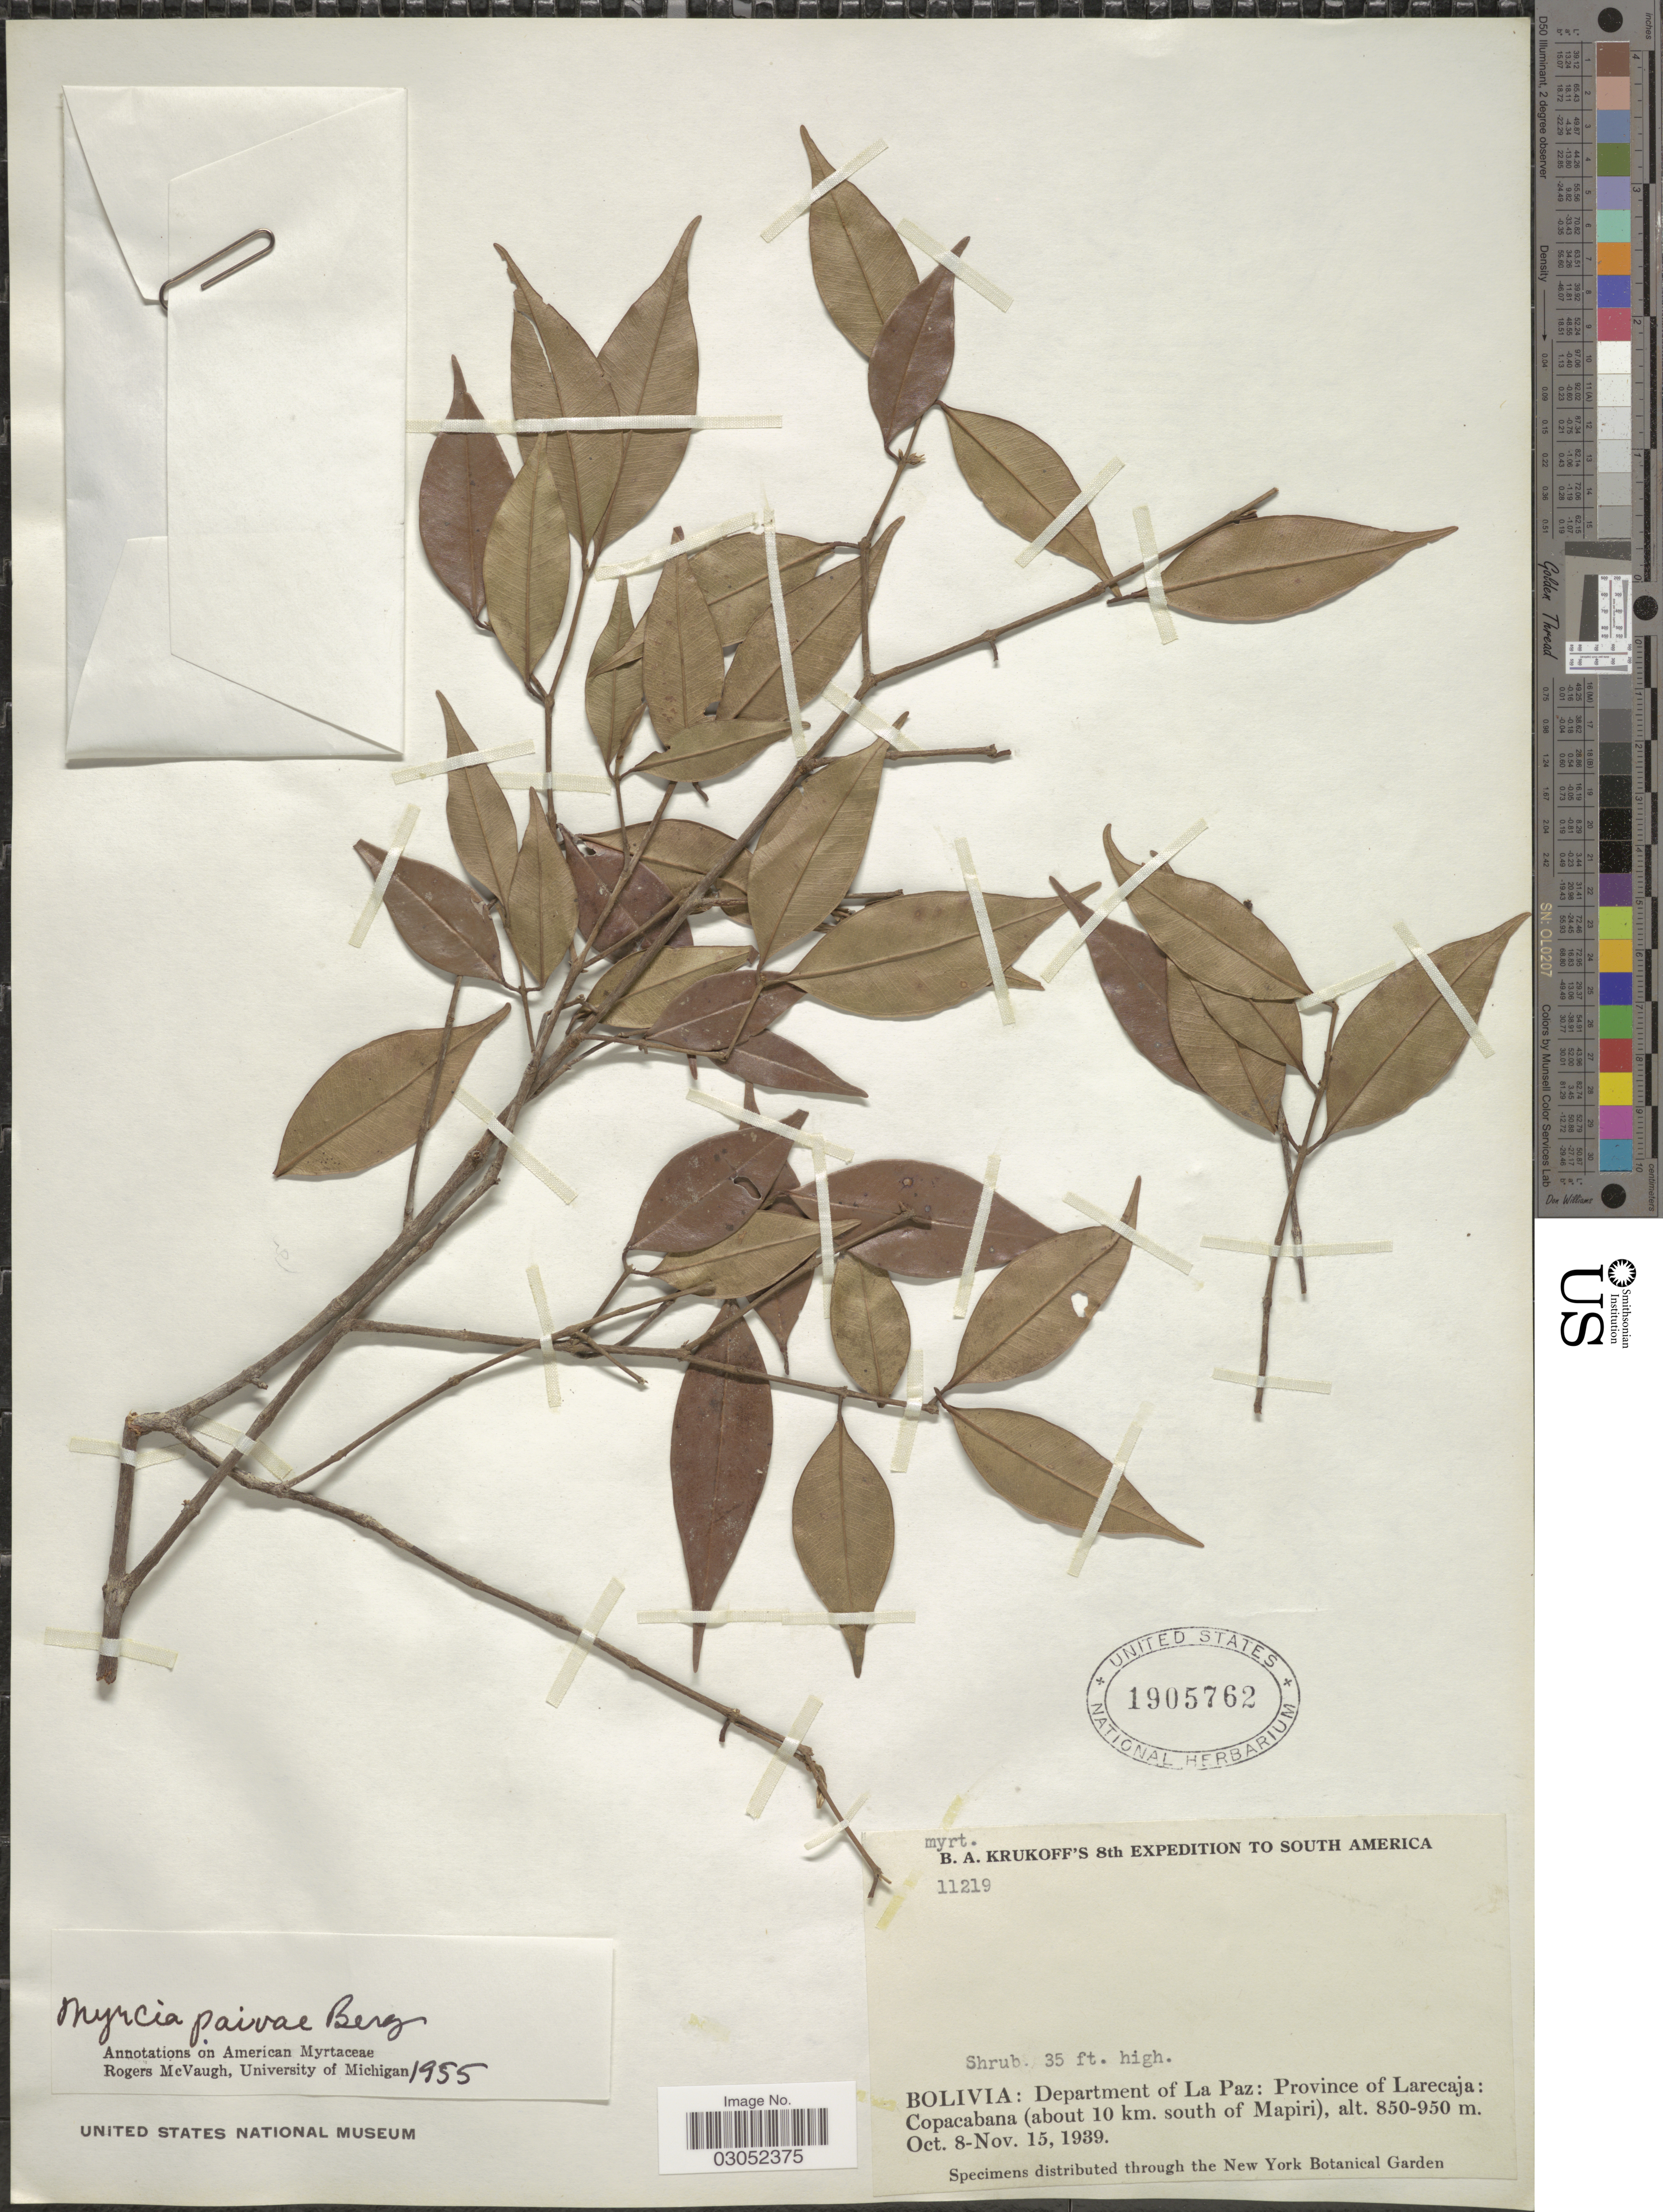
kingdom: Plantae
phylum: Tracheophyta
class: Magnoliopsida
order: Myrtales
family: Myrtaceae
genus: Myrcia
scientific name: Myrcia paivae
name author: O. Berg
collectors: B. A. Krukoff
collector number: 11219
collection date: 1939-10-08/1939-11-15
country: Bolivia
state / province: La Paz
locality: Department of La Paz: Province of Larecaja: Copacabana (about 10 km. south of Mapiri).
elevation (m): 850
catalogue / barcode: US 1905762